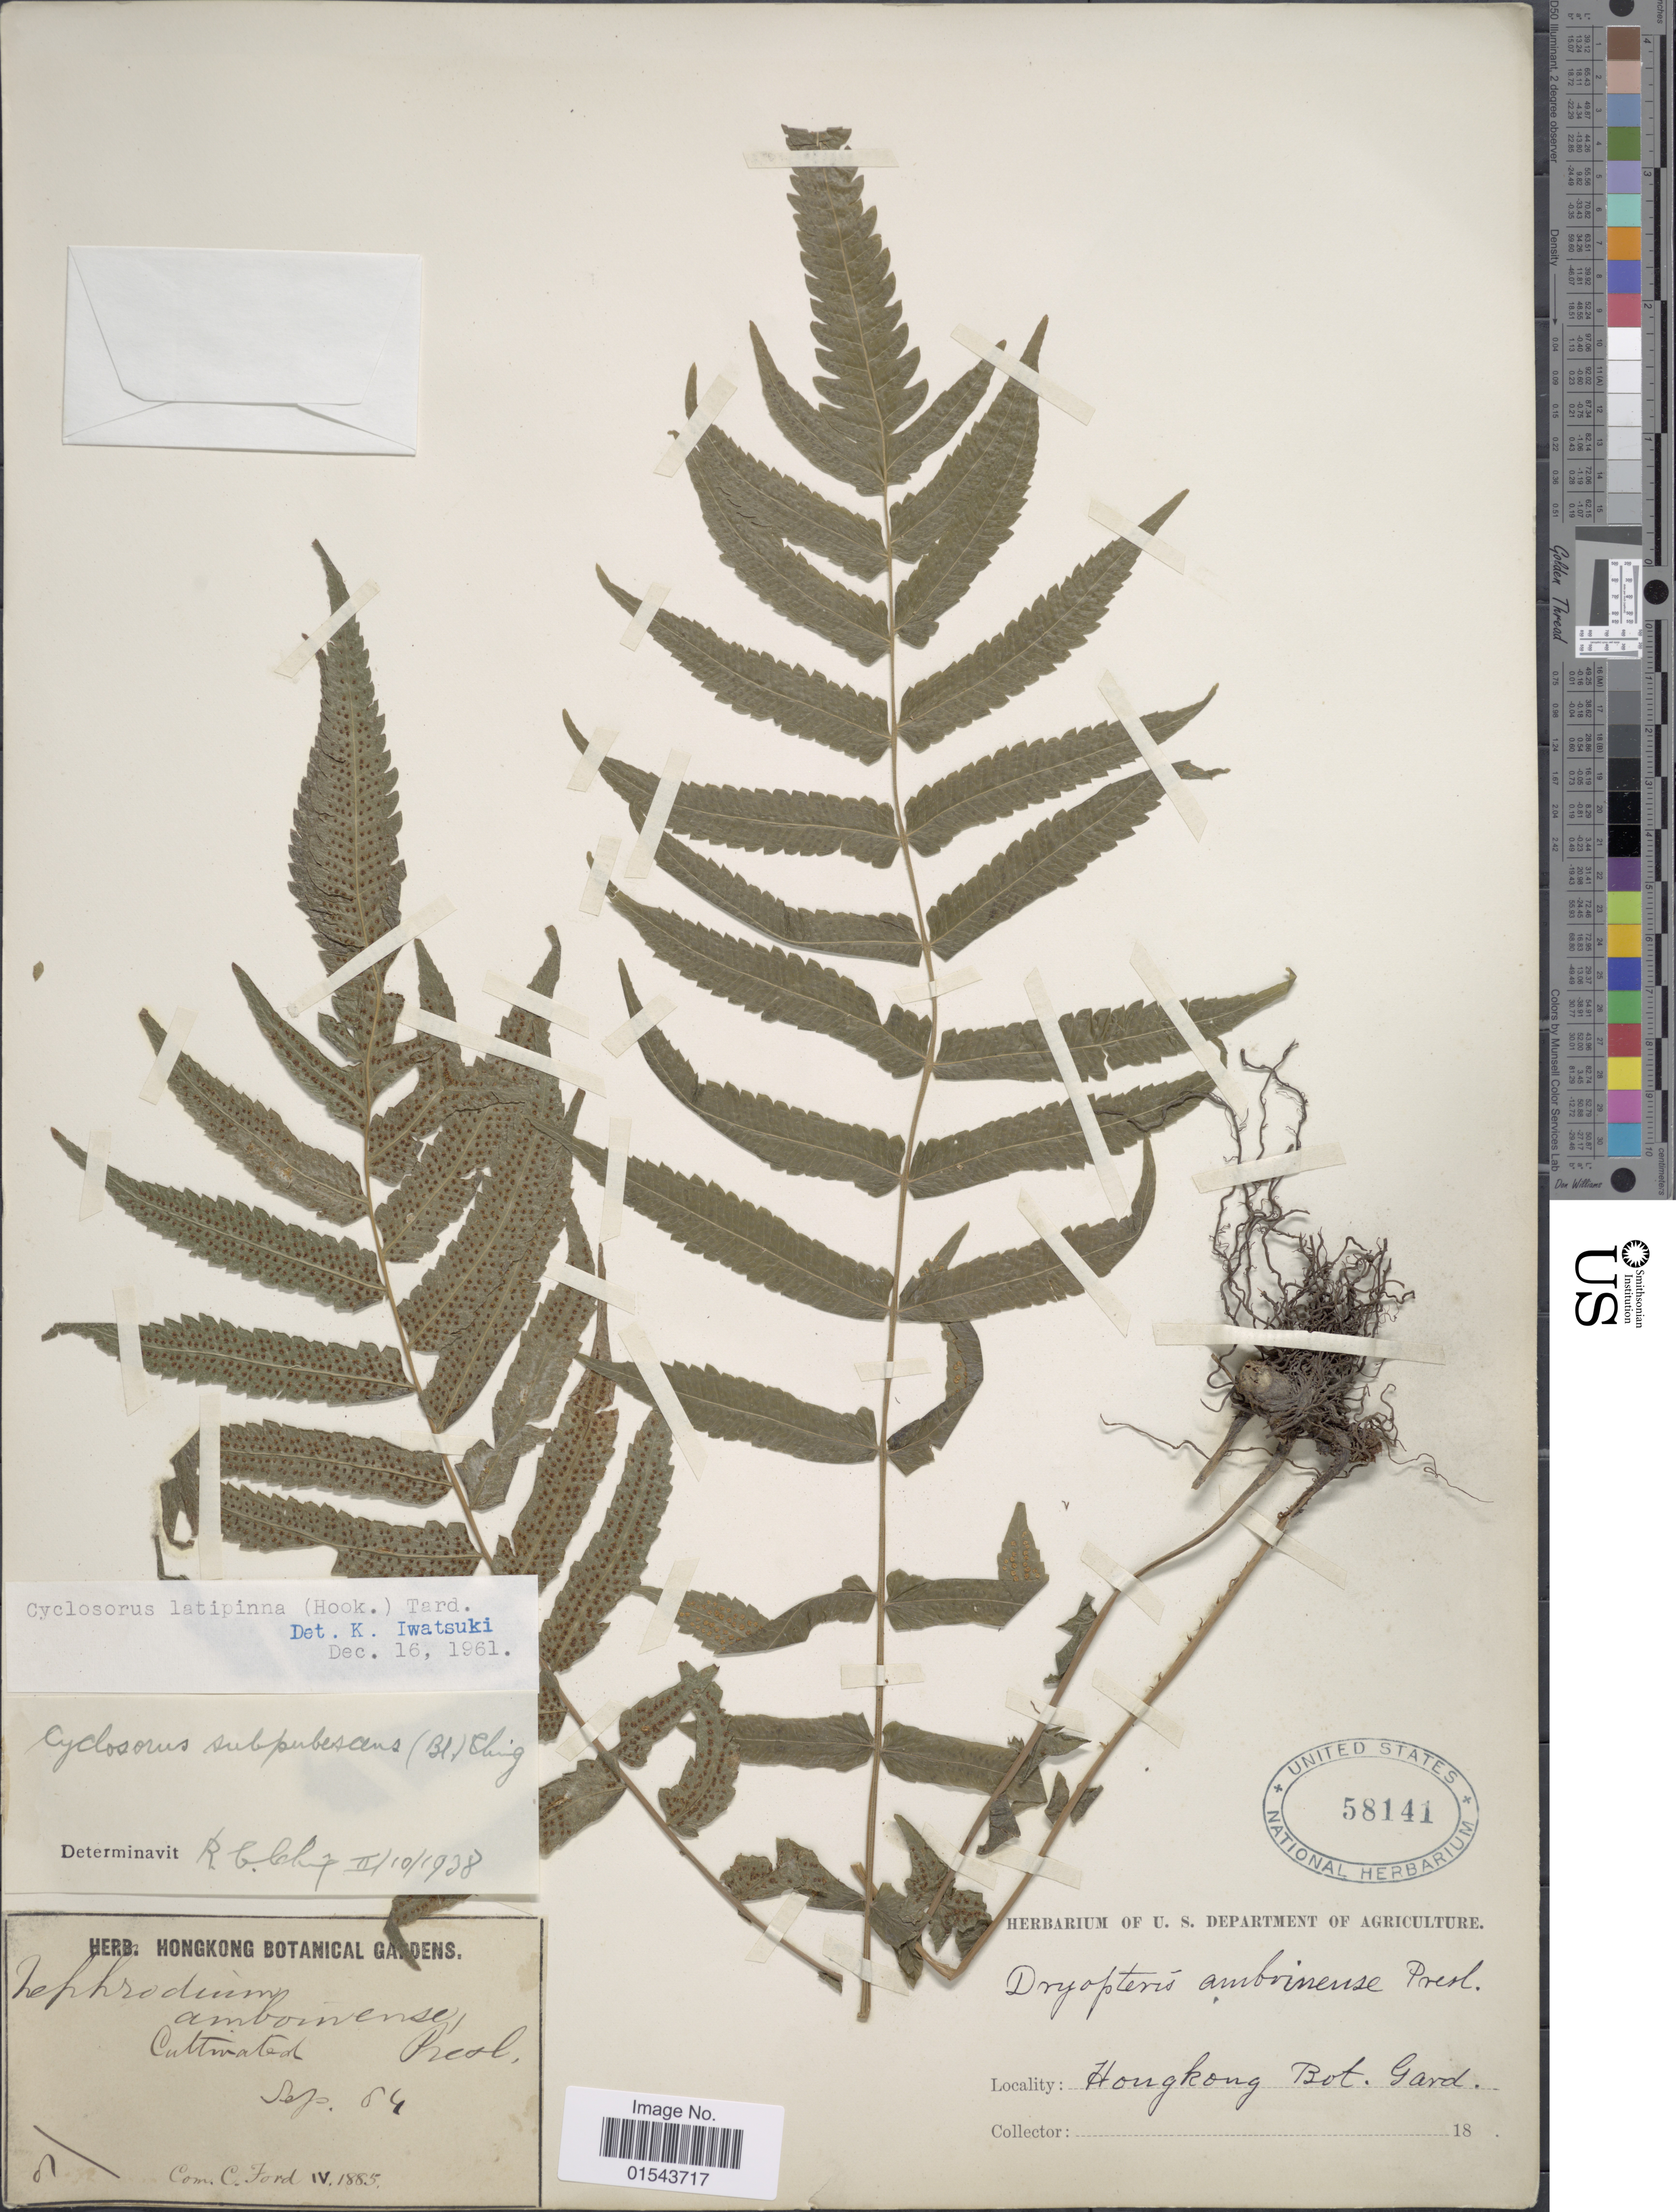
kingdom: Plantae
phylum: Tracheophyta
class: Polypodiopsida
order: Polypodiales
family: Thelypteridaceae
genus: Christella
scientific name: Christella latipinna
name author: (Benth.) H. Lév.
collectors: U.S. Department of Agriculture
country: China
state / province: Hong Kong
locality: Hongkong Bot. Gard.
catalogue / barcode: US 58141